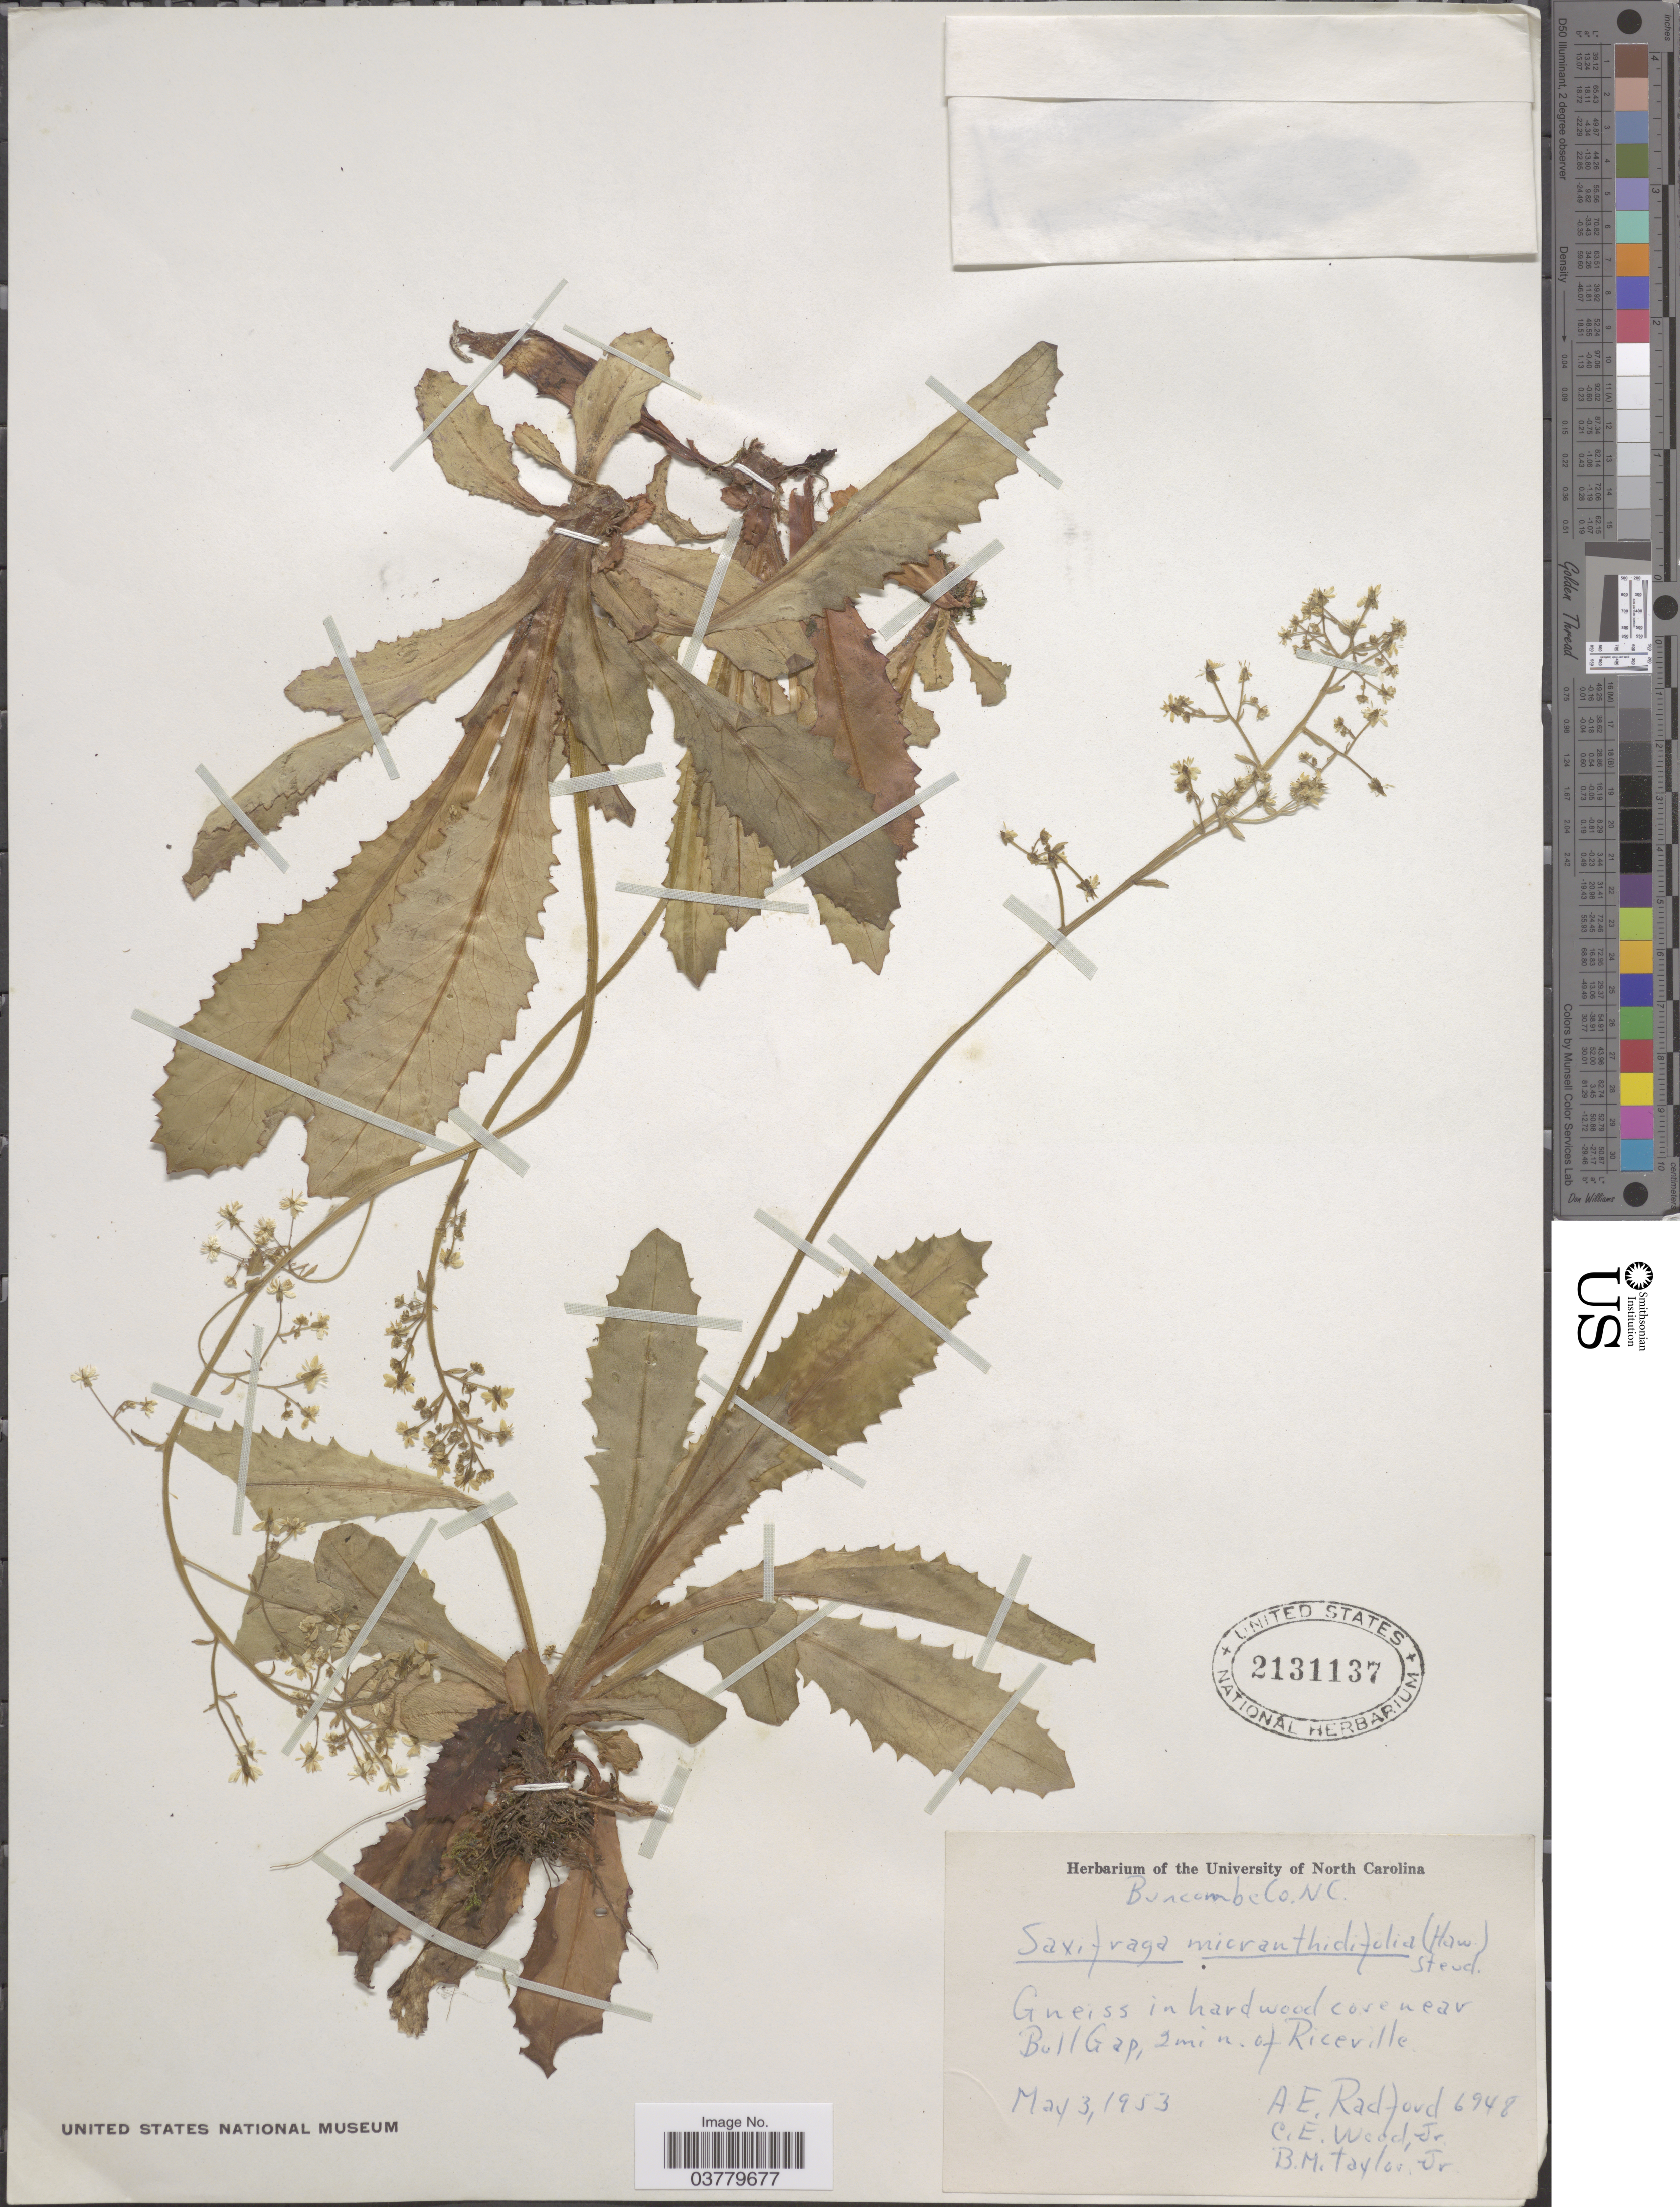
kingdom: Plantae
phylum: Tracheophyta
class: Magnoliopsida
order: Saxifragales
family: Saxifragaceae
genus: Micranthes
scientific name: Micranthes micranthidifolia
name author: (Haw.) Small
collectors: A. E. Radford, C. Wood & B. Taylor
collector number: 6948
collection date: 1953-05-03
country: United States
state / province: North Carolina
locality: Buncombe Co. Gneiss in hardwood cove near Bull Gap, 2 mi n. of Riceville.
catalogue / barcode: US 2131137